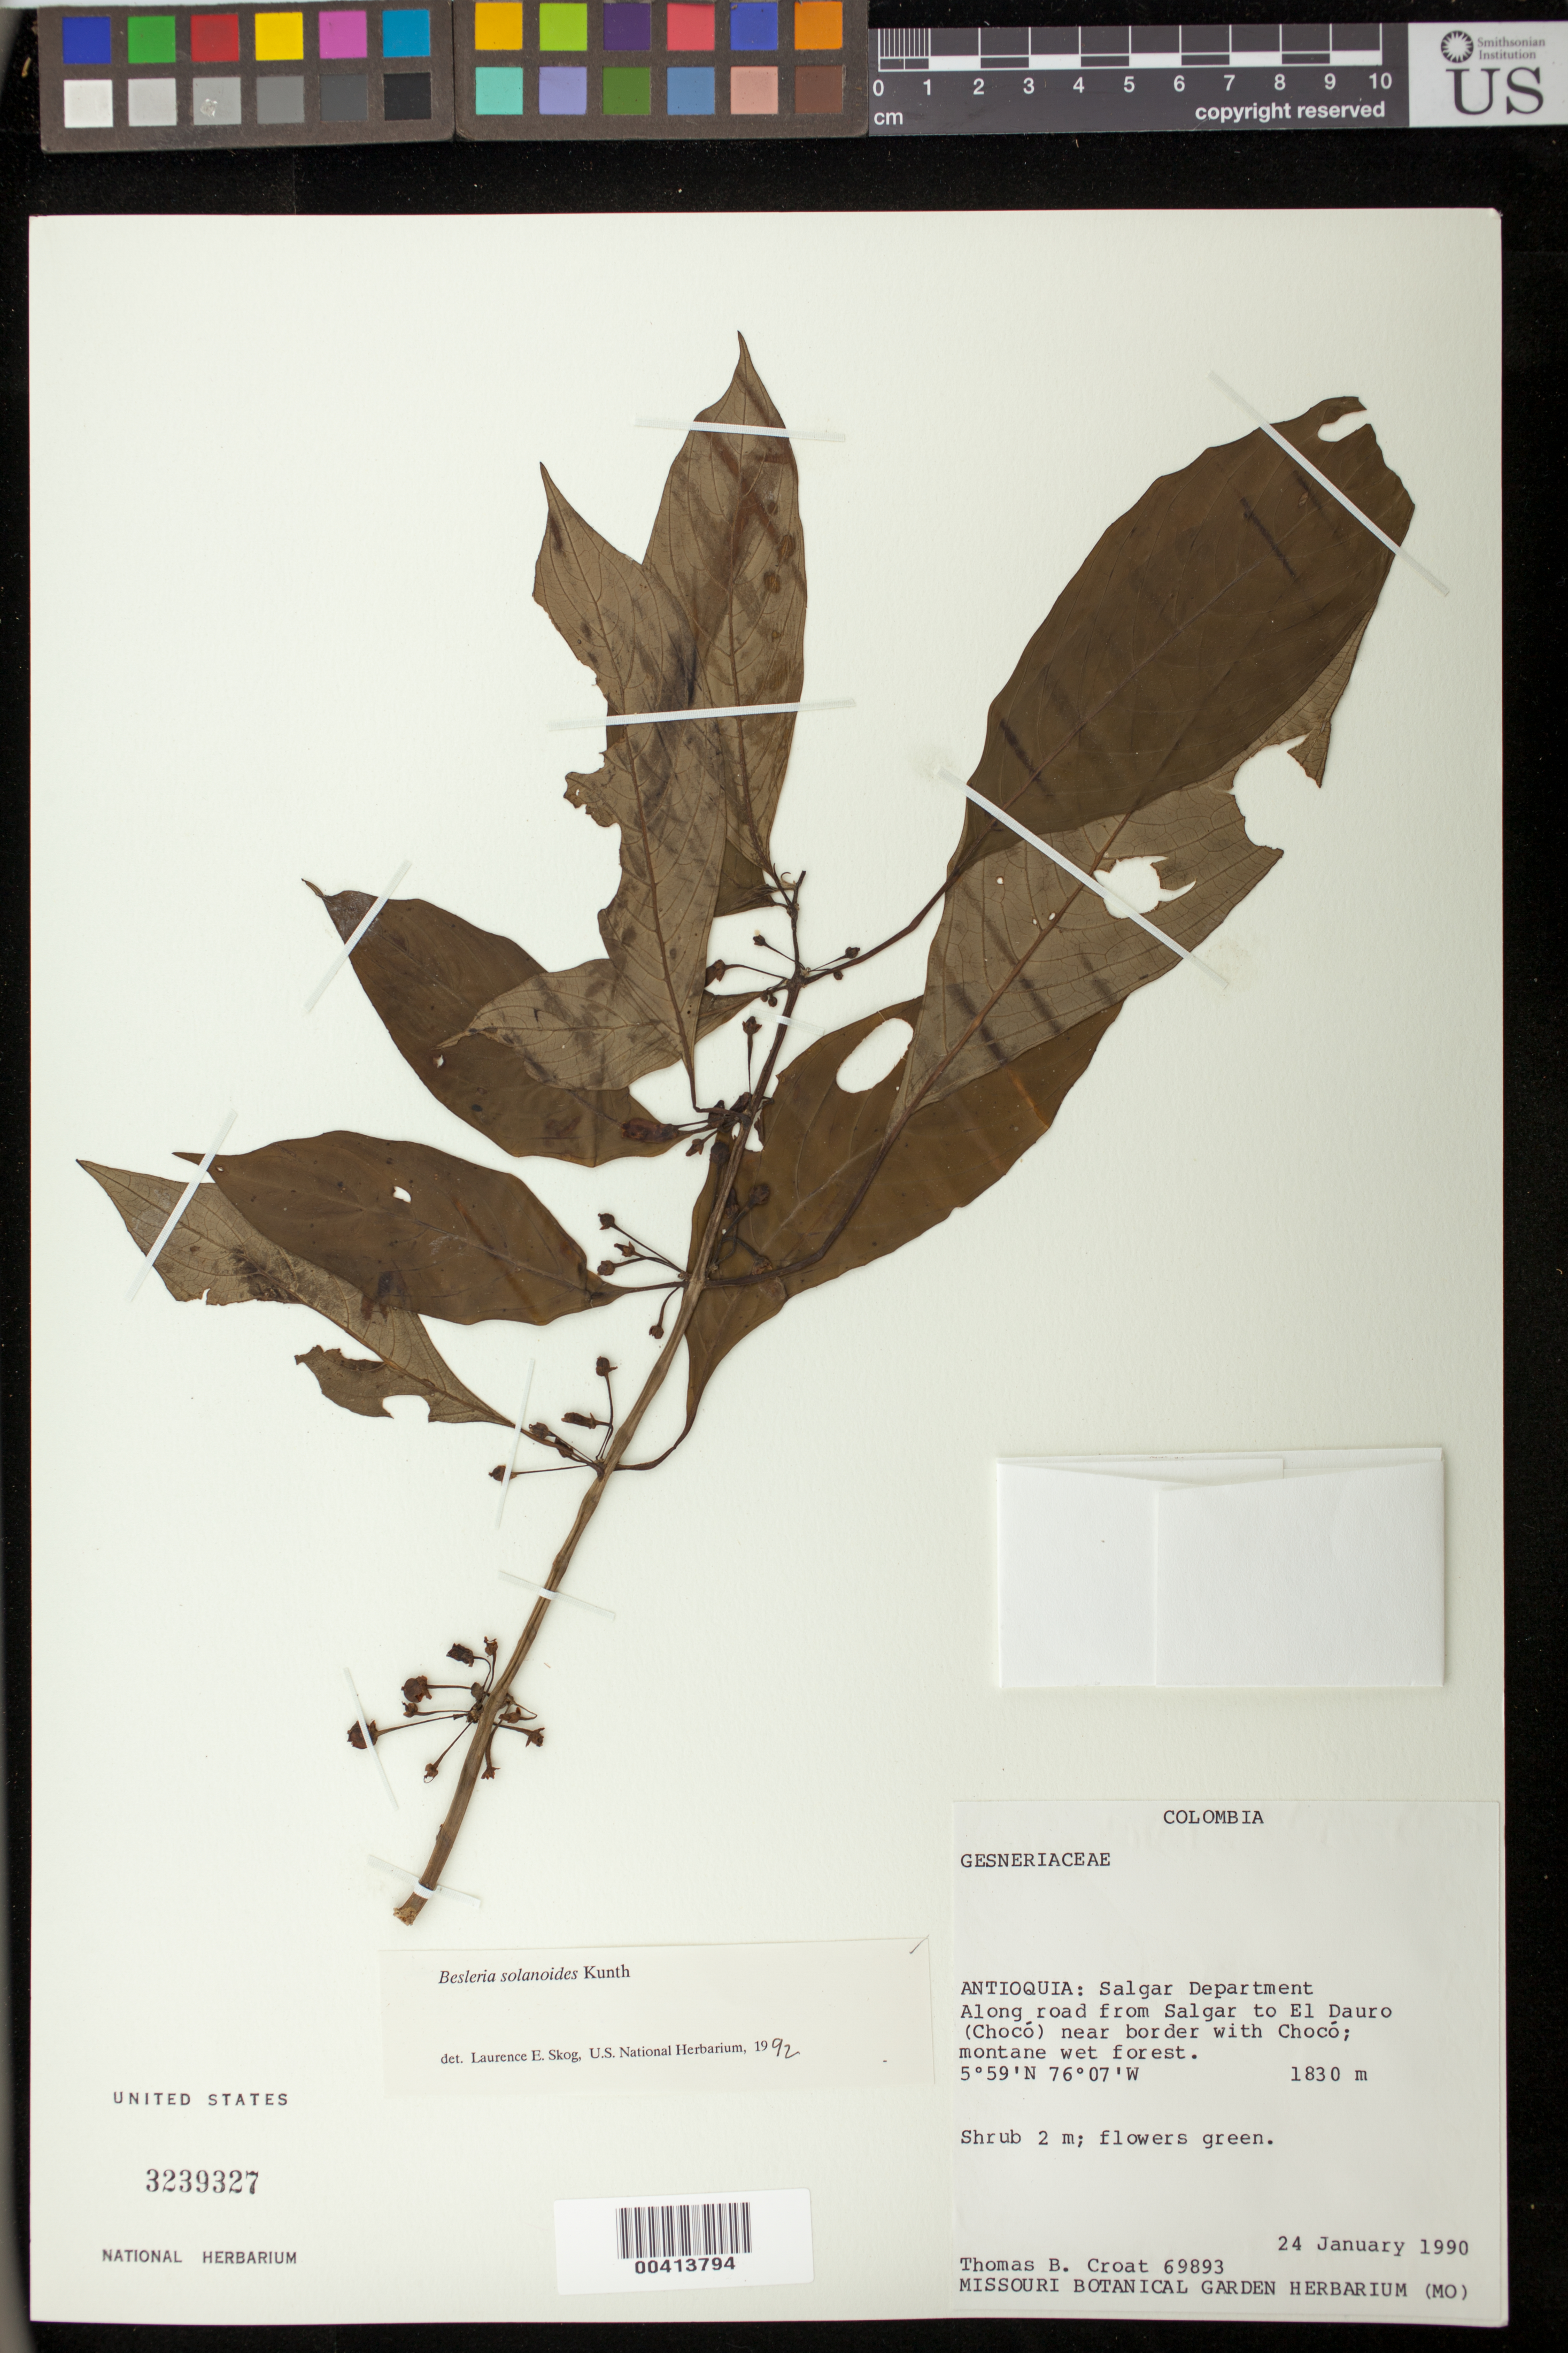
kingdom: Plantae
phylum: Tracheophyta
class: Magnoliopsida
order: Lamiales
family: Gesneriaceae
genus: Besleria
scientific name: Besleria solanoides var. solanoides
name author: Kunth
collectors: T. B. Croat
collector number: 69893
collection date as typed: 24 Jan 1990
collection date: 1990-01-24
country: Colombia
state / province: Antioquia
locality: Salgar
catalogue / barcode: US 3239327